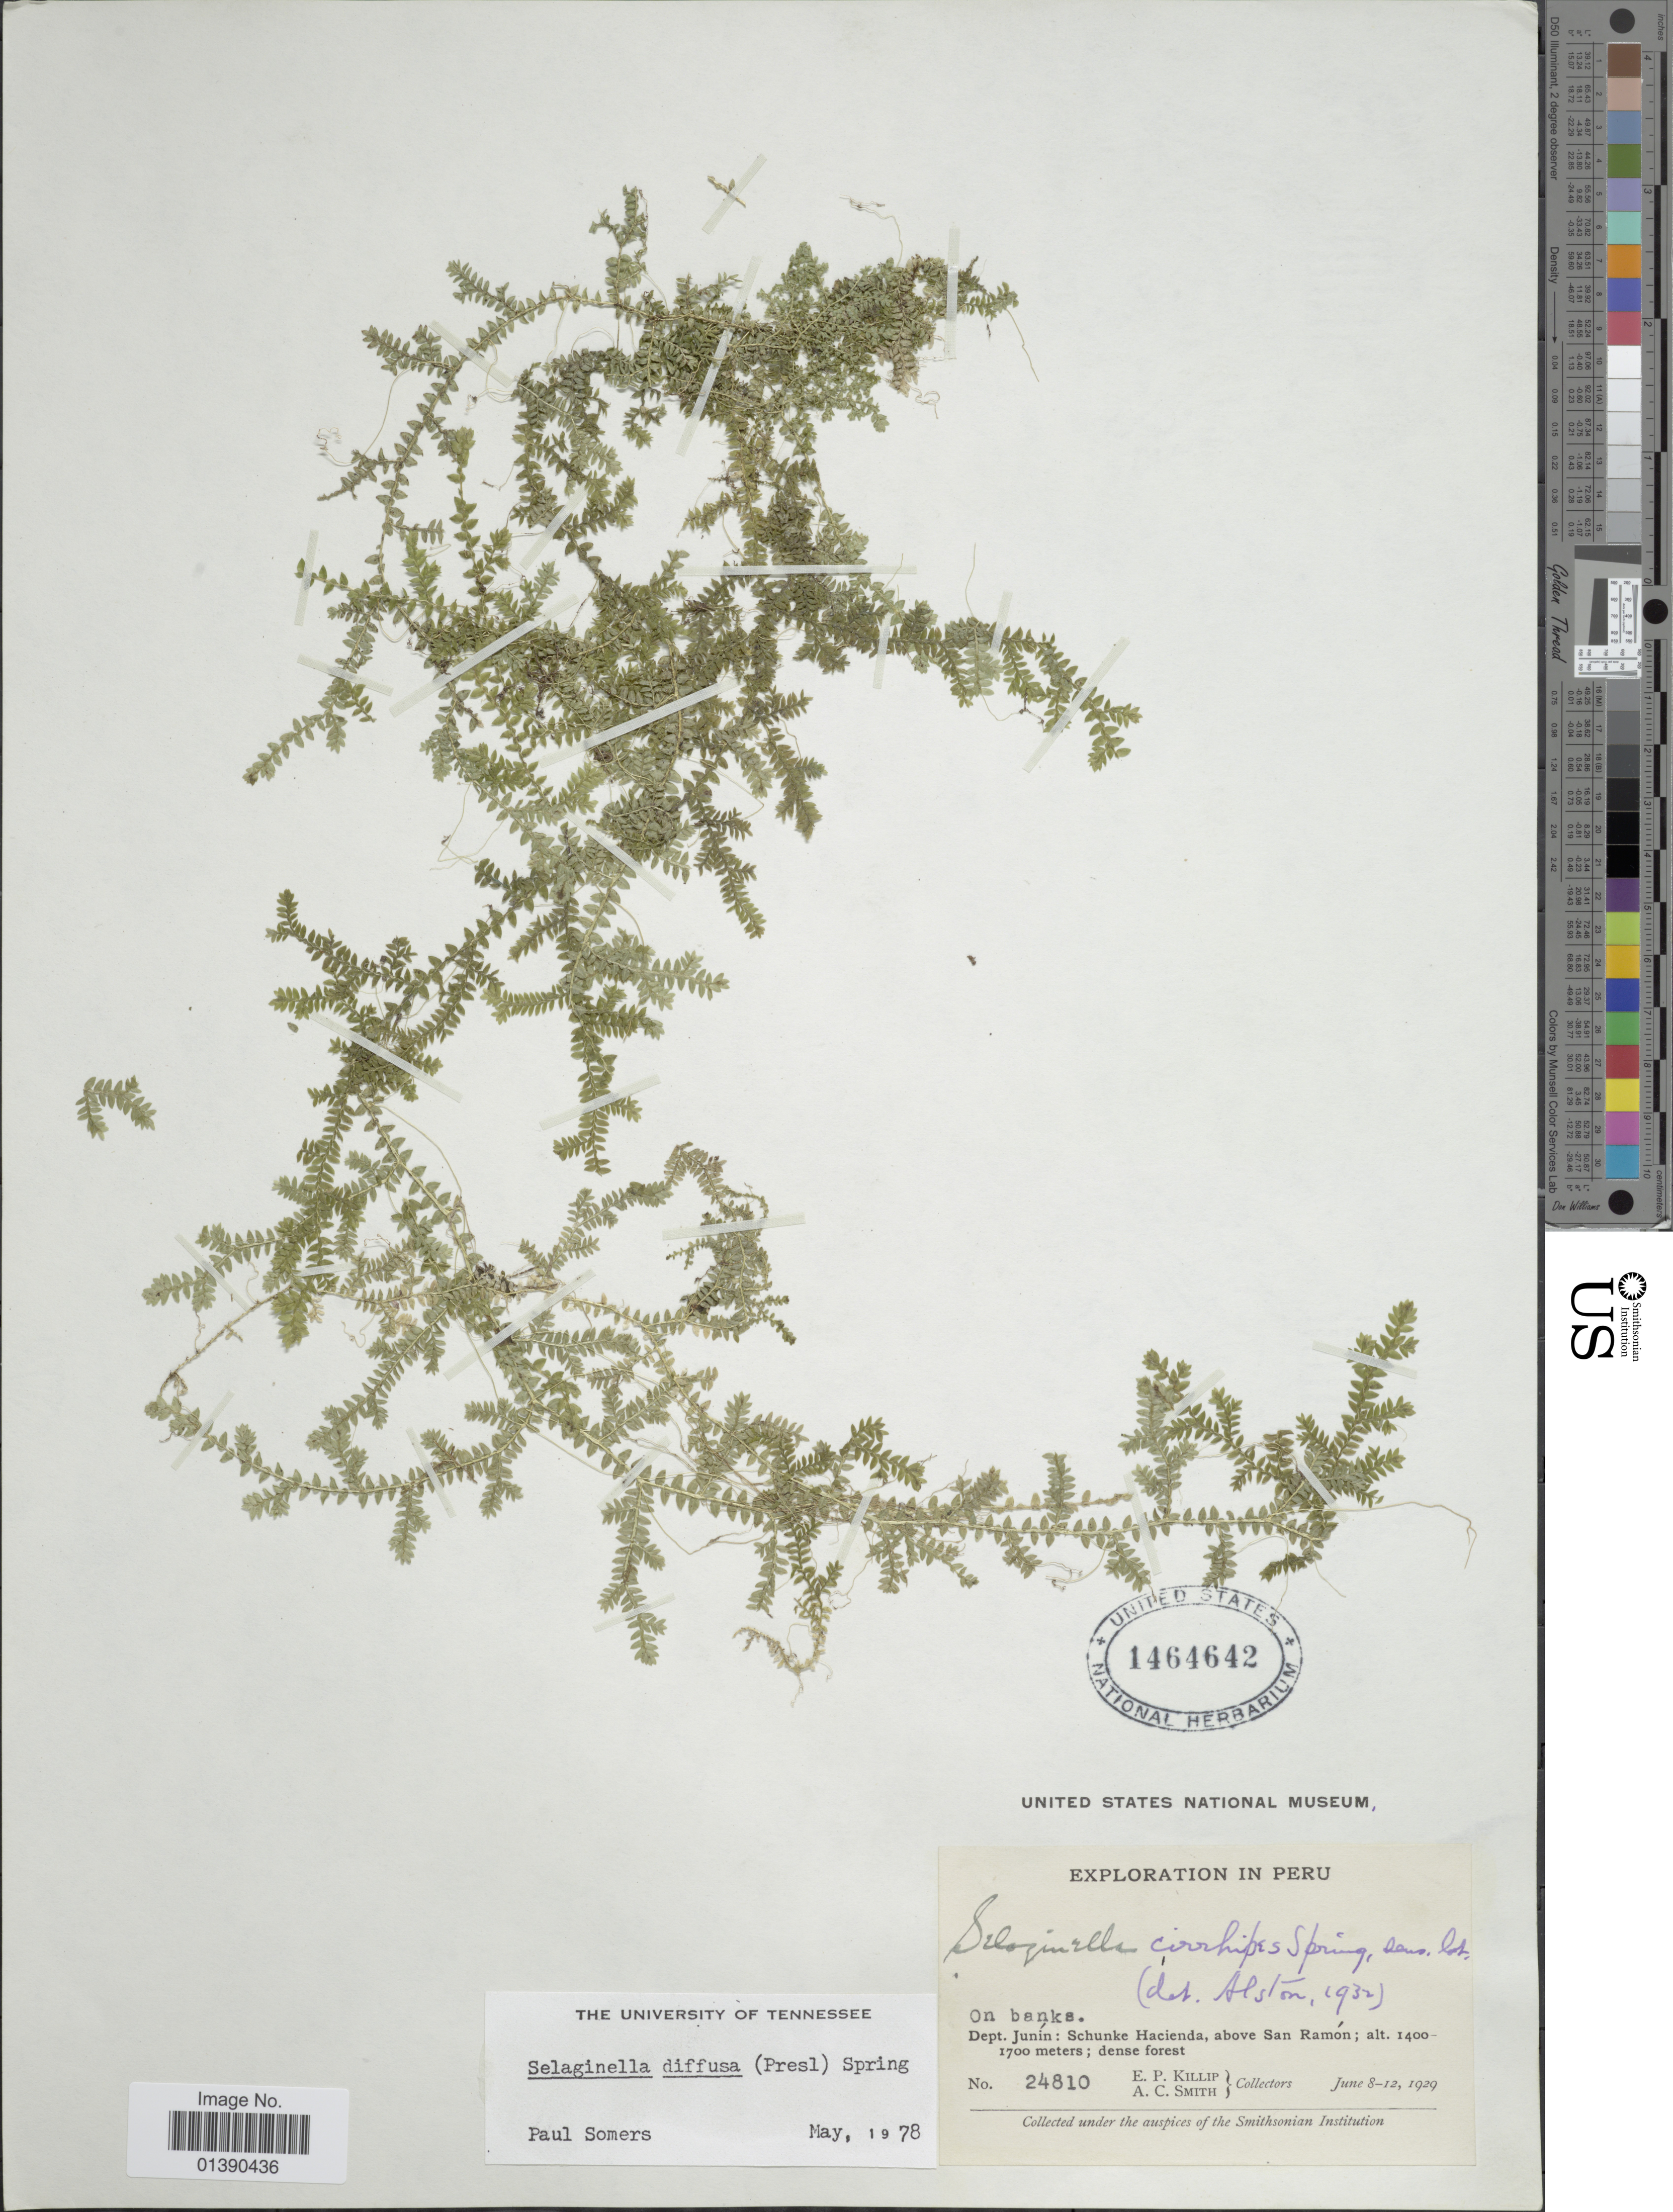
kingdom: Plantae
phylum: Tracheophyta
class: Lycopodiopsida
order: Selaginellales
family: Selaginellaceae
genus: Selaginella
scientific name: Selaginella diffusa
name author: (C. Presl) Spring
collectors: E. P. Killip & A. C. Smith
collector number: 24810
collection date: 1929-06-08/1929-06-12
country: Peru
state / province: Junín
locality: Schunke Hacienda, above San Ramon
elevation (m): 1400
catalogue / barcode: US 1464642